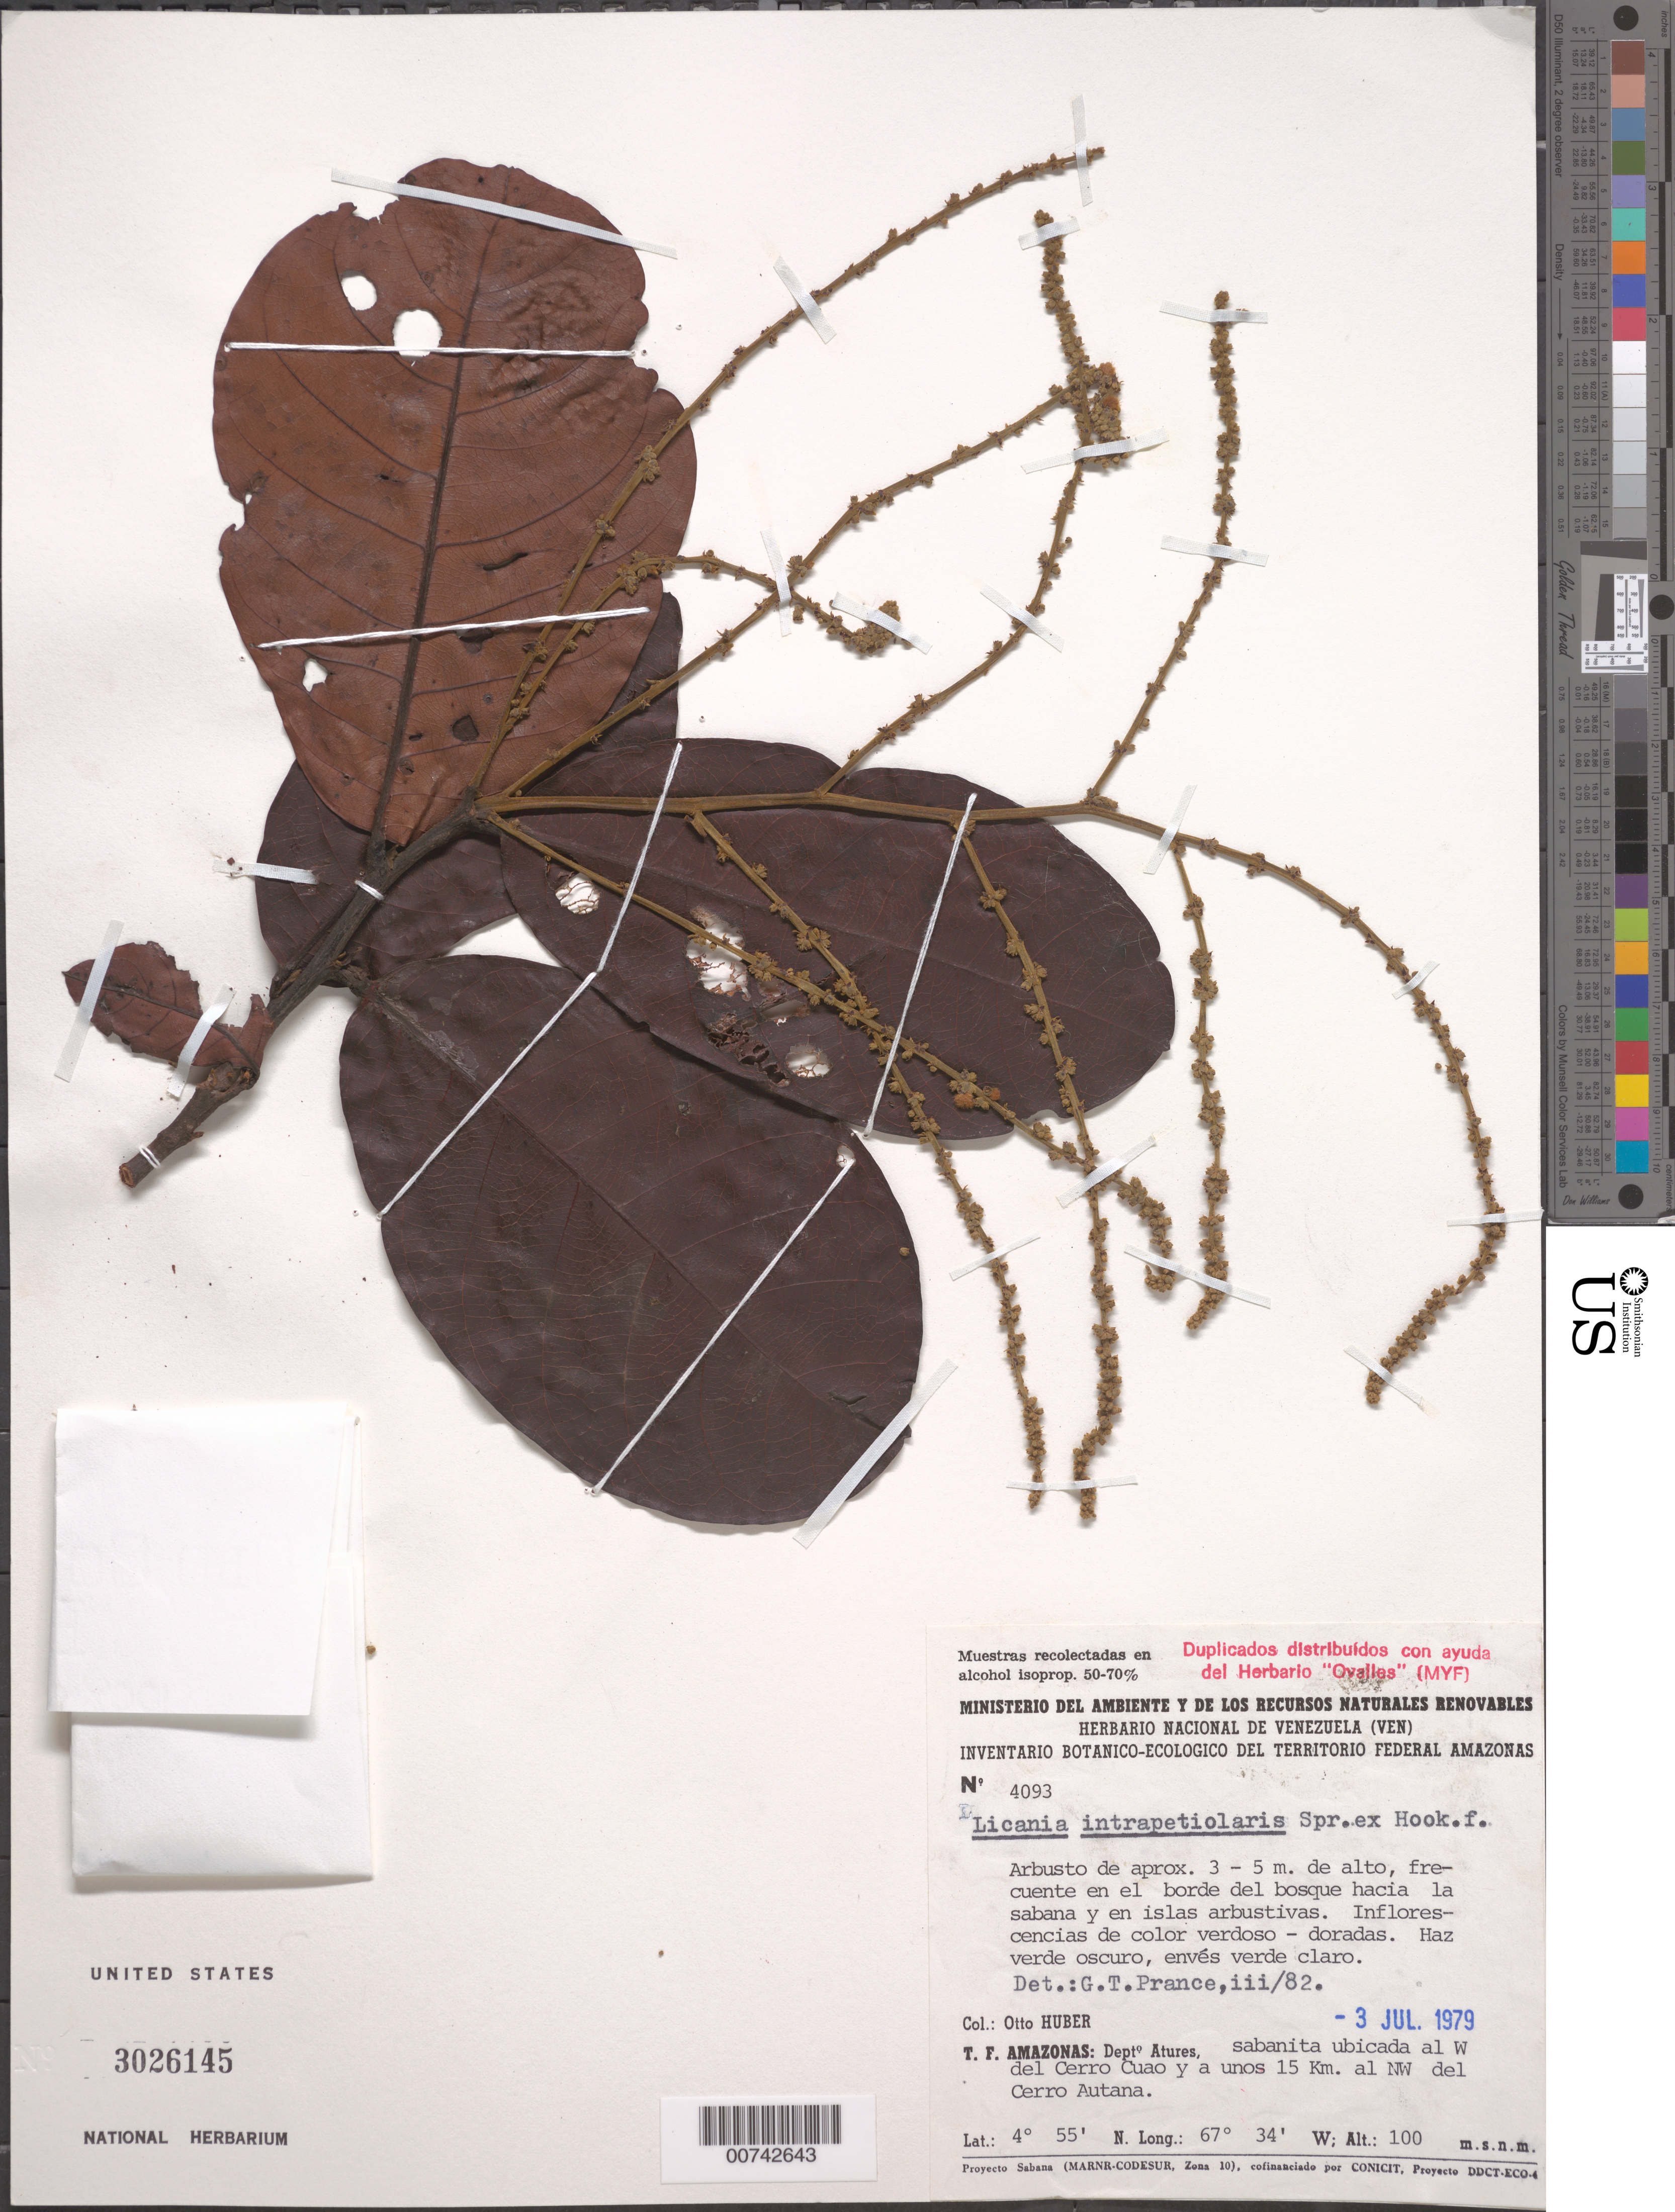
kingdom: Plantae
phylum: Tracheophyta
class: Magnoliopsida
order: Malpighiales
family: Chrysobalanaceae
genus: Hymenopus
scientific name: Hymenopus intrapetiolaris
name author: (Spreng. ex Hook. f.) Sothers & Prance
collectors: O. Huber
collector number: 4093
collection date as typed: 3-Jul-79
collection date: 1979-07-03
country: Venezuela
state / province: Amazonas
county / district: Atures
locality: Cerro Autana, W of, 15 km NW of Cerro Autana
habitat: Sabanita ubicada, en el borde del bosque hacia la sabana y en islas arbustivas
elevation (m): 100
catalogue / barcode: US 3026145